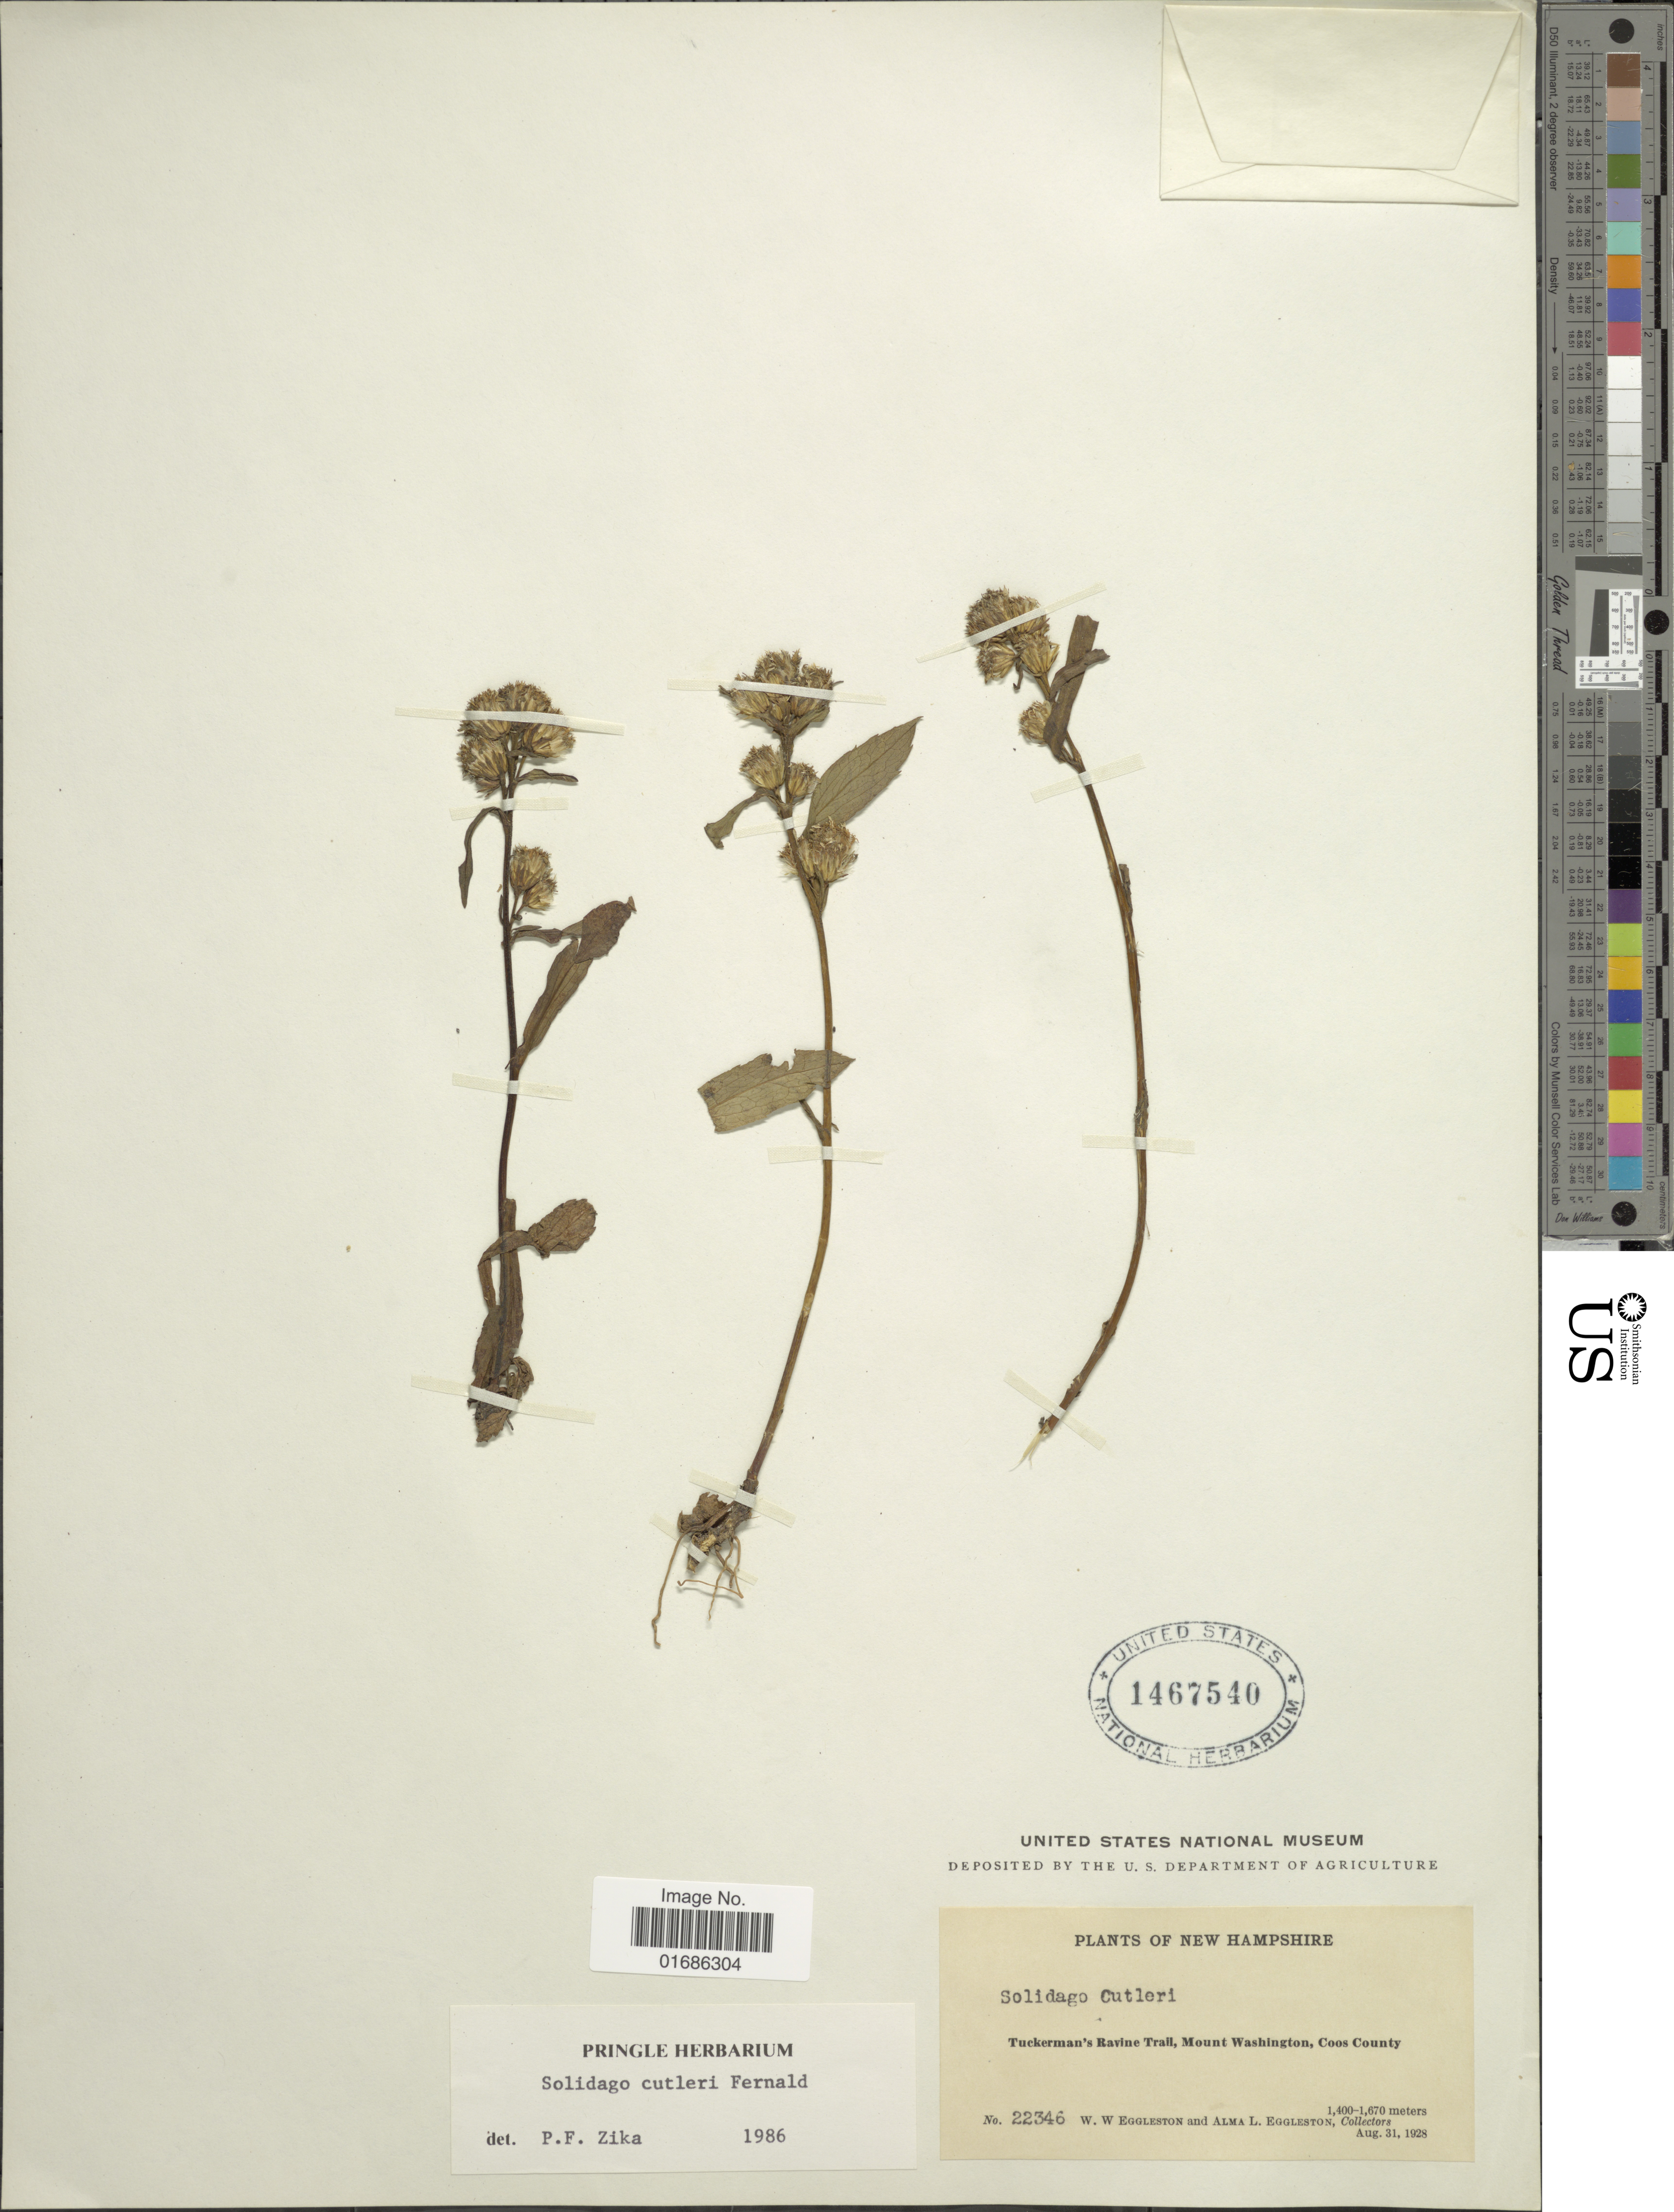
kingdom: Plantae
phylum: Tracheophyta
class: Magnoliopsida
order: Asterales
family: Asteraceae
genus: Solidago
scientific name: Solidago cutleri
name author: Fernald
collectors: W. W. Eggleston & A. Eggleston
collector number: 22346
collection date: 1928-08-31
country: United States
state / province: New Hampshire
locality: Tuckerman's Ravine Trail, Mount Washington, Coos County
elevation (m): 1400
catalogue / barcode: US 1467540